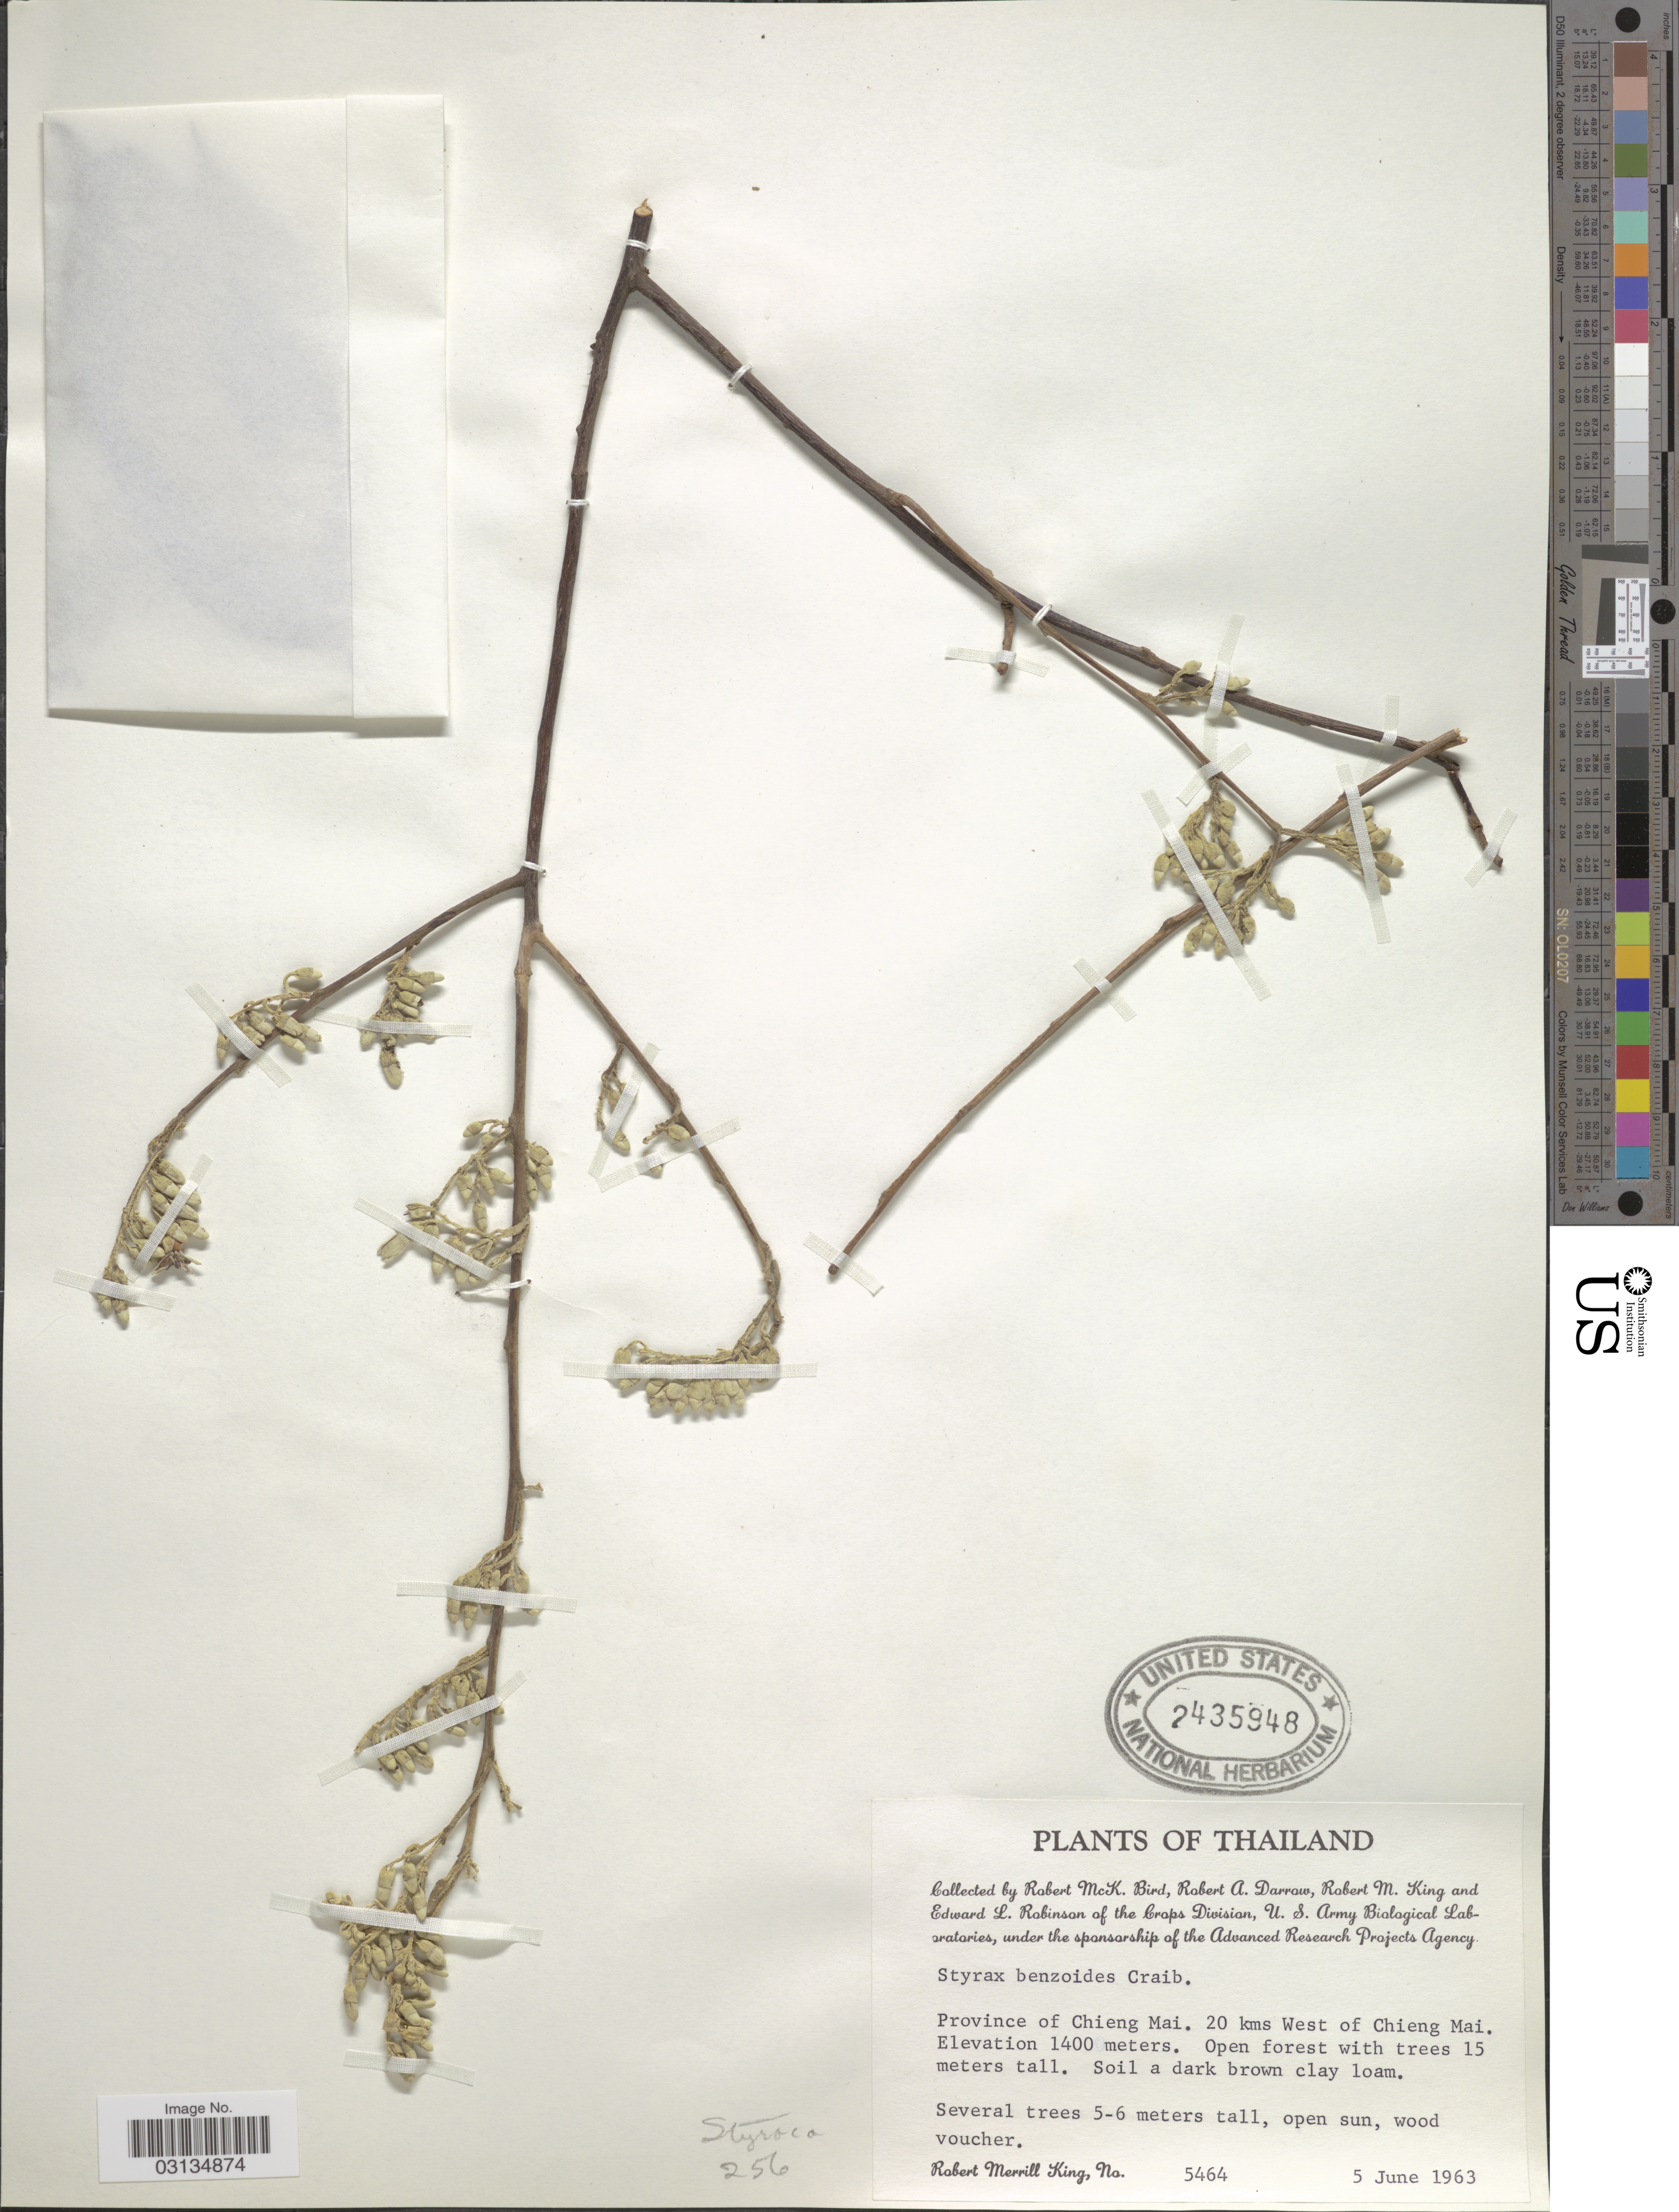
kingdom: Plantae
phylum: Tracheophyta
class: Magnoliopsida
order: Ericales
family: Styracaceae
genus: Styrax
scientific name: Styrax benzoides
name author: Craib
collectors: R. M. King, R. M. Bird, R. A. Darrow & E. L. Robinson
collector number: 5464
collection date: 1963-06-05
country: Thailand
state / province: Chiang Mai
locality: Province of Chieng Mai. 20 kms West of Chieng Mai.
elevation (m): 1400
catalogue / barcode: US 2435948